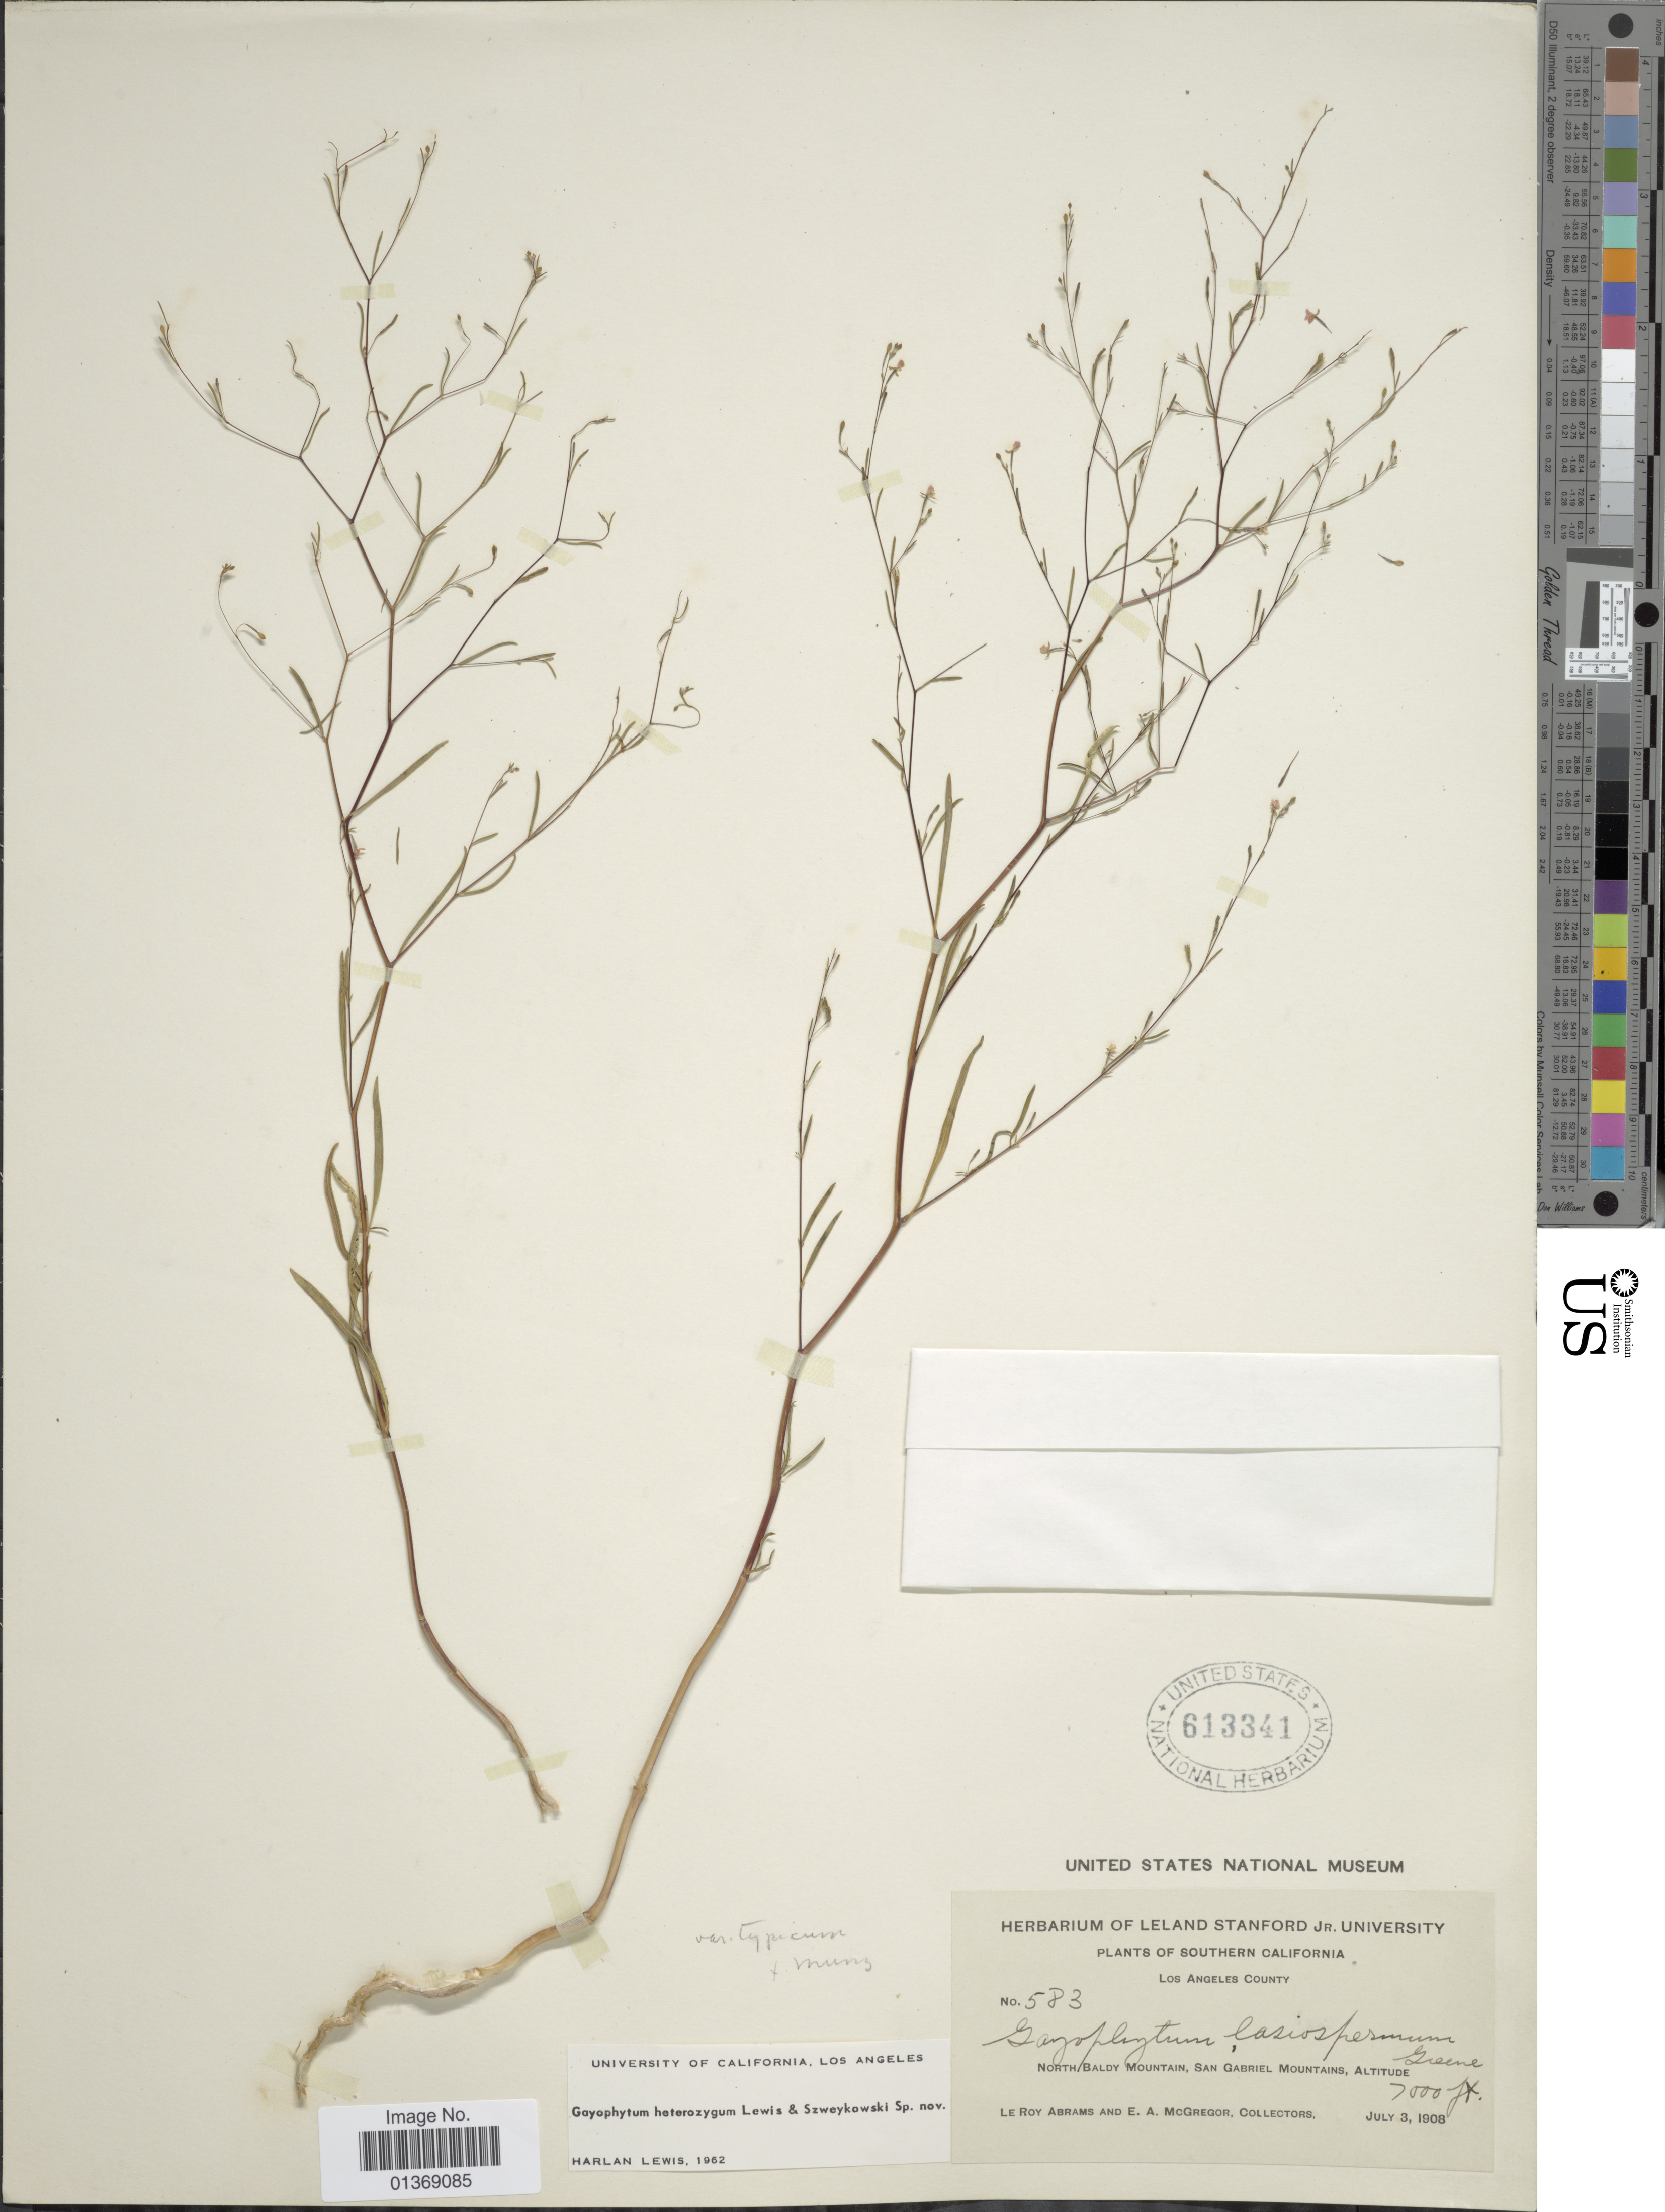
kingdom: Plantae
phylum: Tracheophyta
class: Magnoliopsida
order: Myrtales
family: Onagraceae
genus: Gayophytum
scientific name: Gayophytum heterozygum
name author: F. H. Lewis & Szweyk.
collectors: L. Abrams & E. A. McGregor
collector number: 583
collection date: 1908-07-03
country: United States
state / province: California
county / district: Los Angeles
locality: Southern California, Los Angeles County, North Baldy Mountains, San Gabriel Mountains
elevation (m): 2134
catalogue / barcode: US 613341